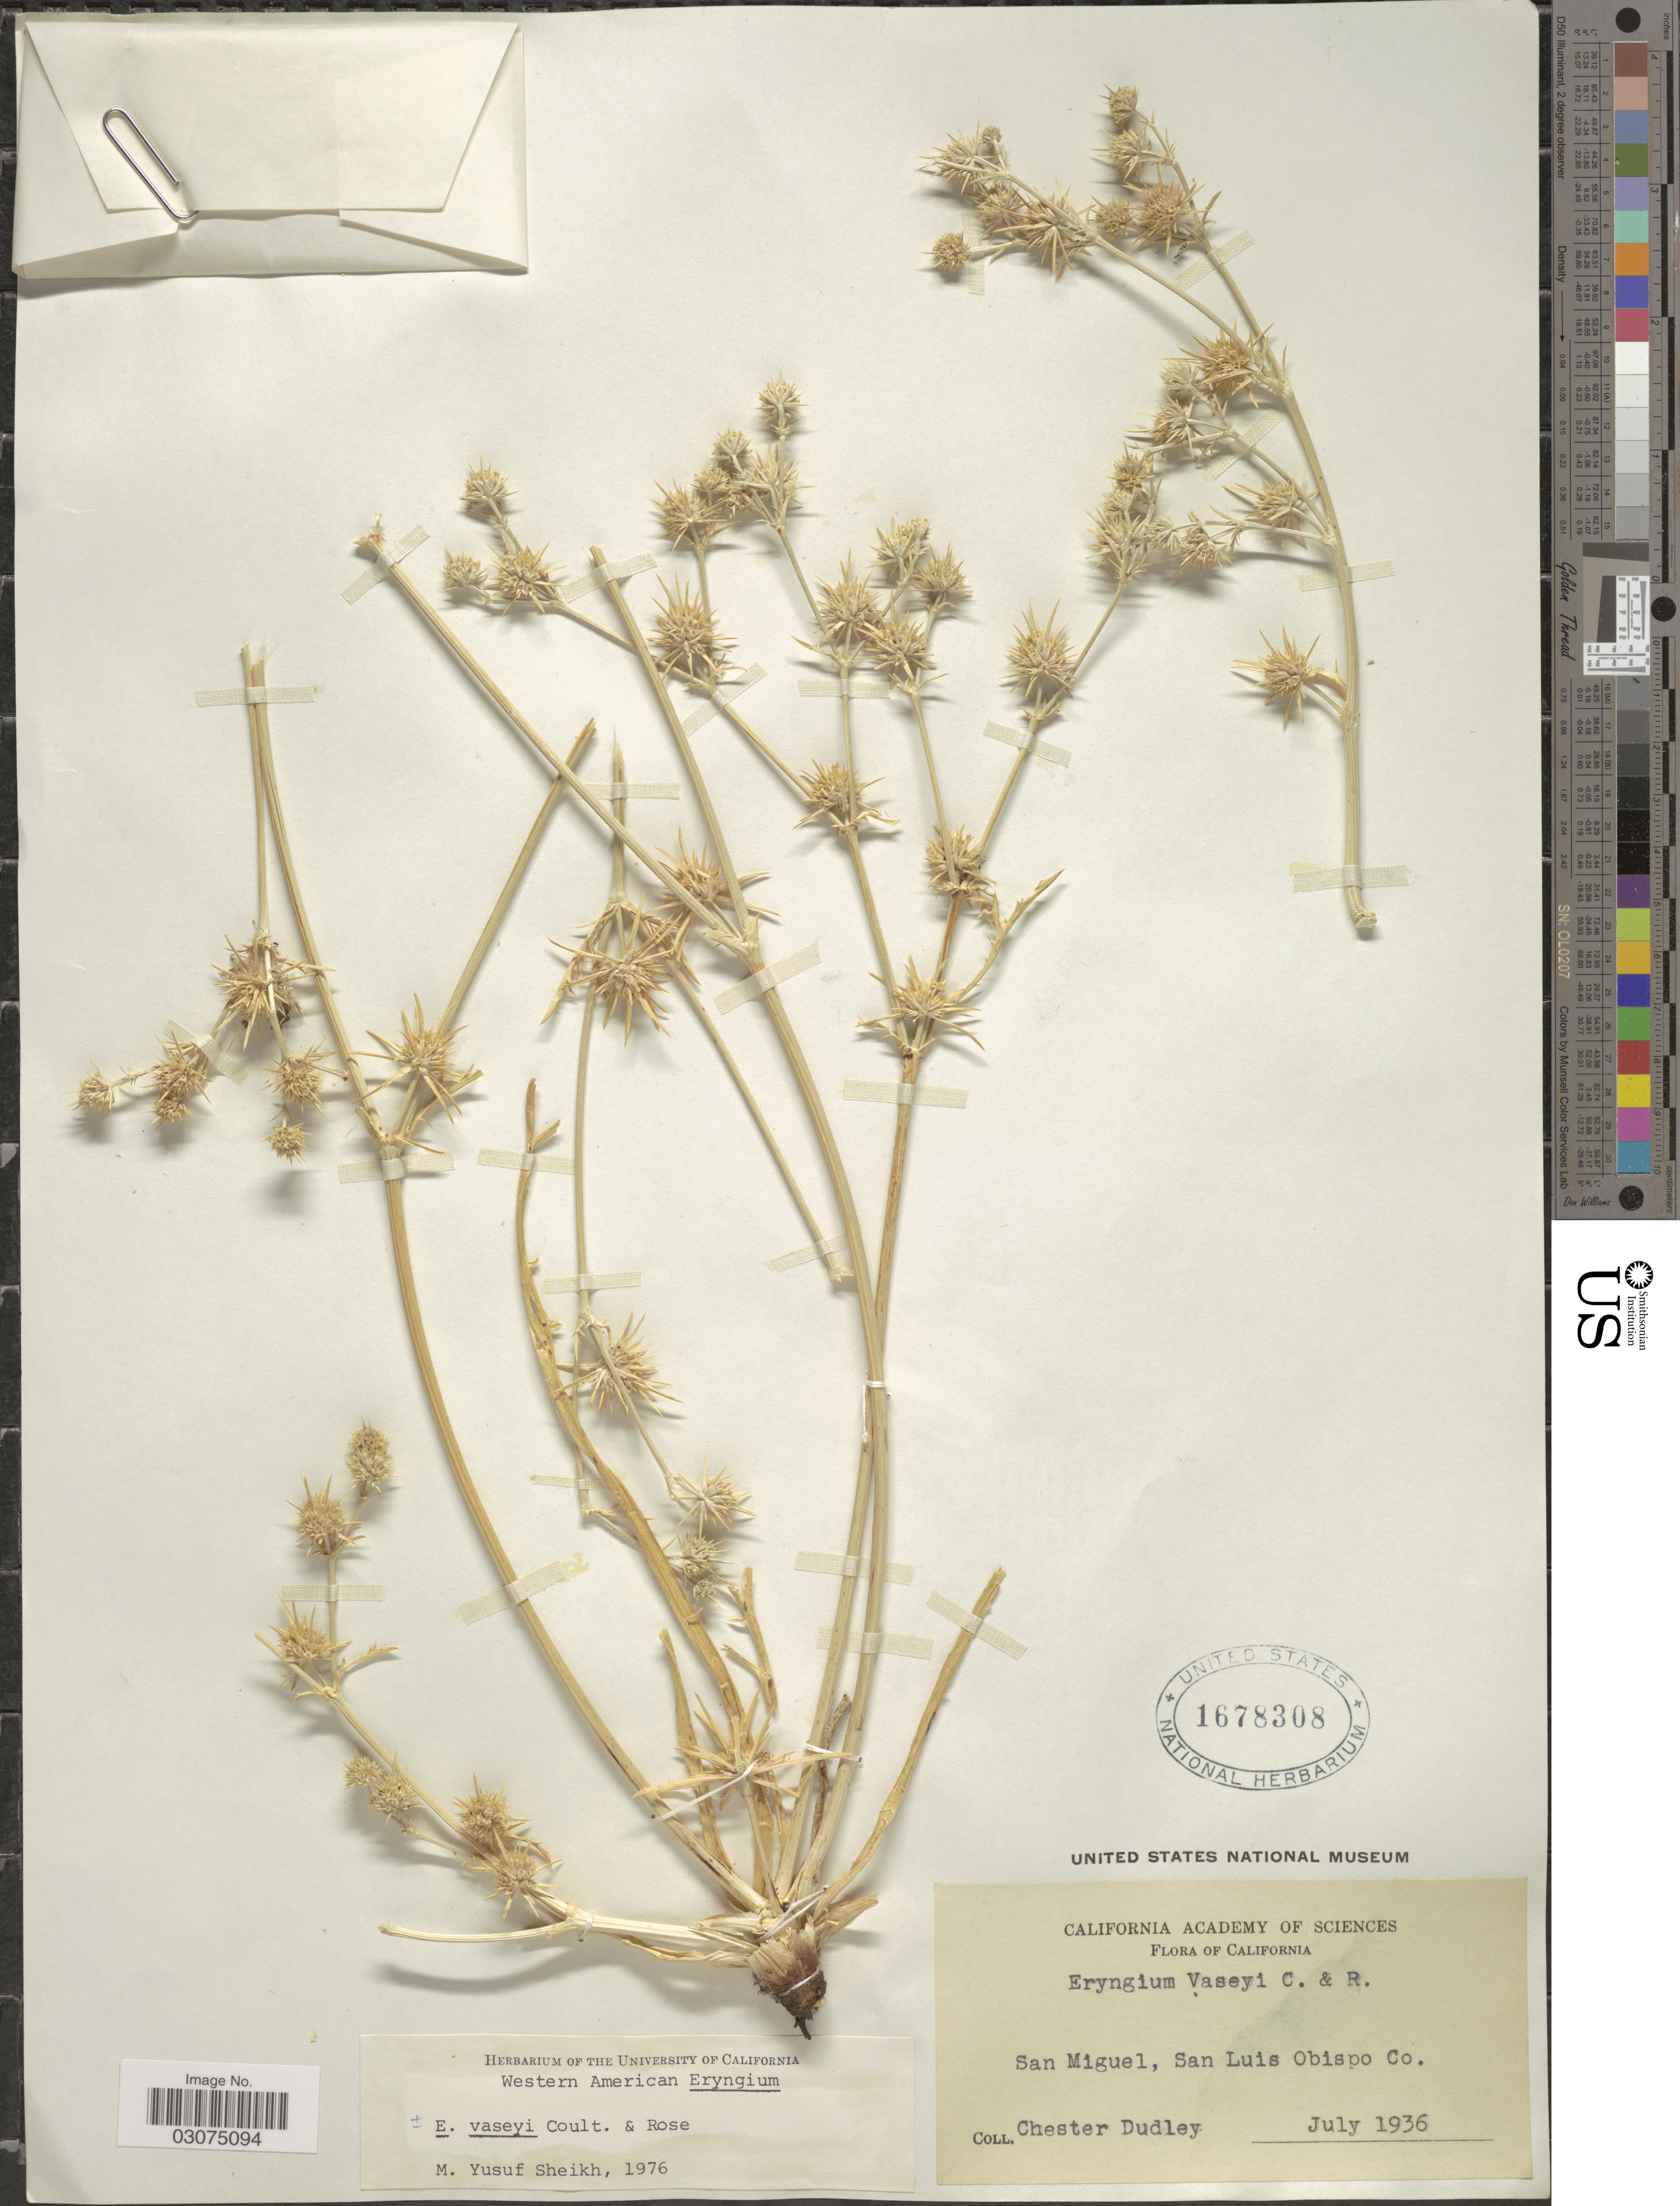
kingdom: Plantae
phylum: Tracheophyta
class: Magnoliopsida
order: Apiales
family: Apiaceae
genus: Eryngium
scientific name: Eryngium vaseyi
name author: J.M. Coult. & Rose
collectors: C. Dudley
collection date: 1936-07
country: United States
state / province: California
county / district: San Luis Obispo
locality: San Miguel, San Luis Obispo Co.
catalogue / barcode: US 1678308